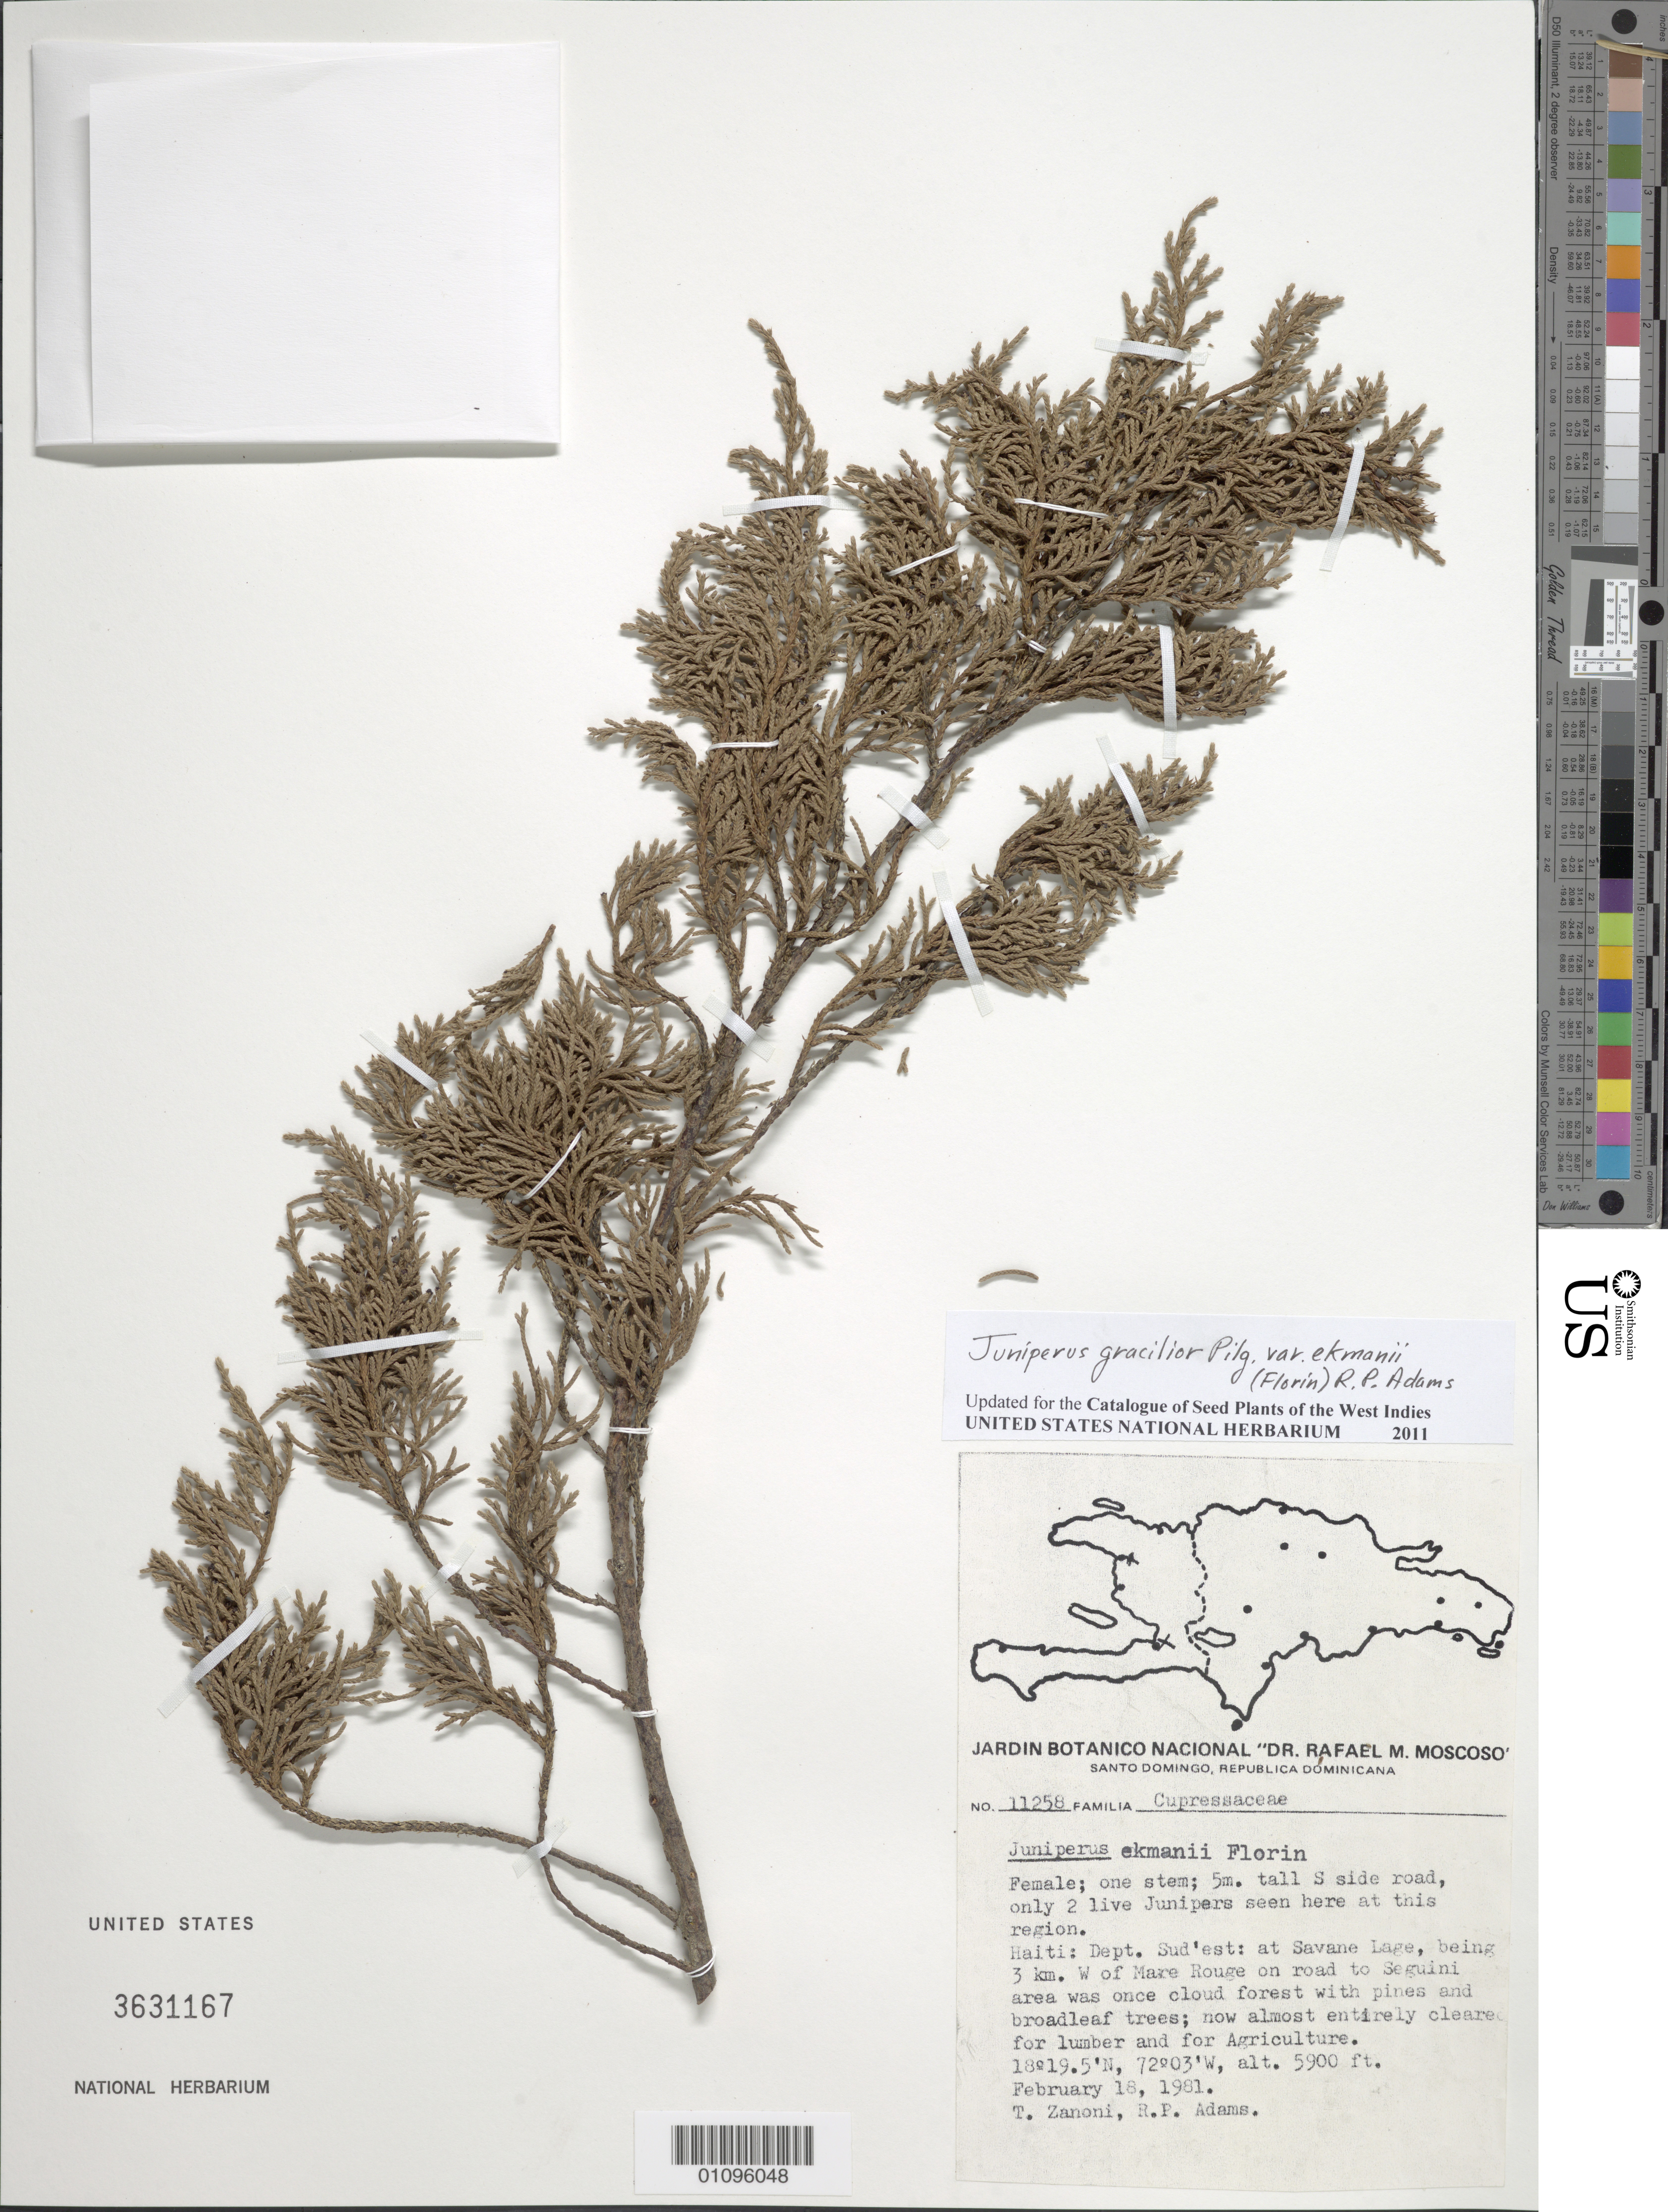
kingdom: Plantae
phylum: Tracheophyta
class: Pinopsida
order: Pinales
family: Cupressaceae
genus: Juniperus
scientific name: Juniperus gracilior var. ekmanii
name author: (Florin) R.P. Adams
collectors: T. A. Zanoni & R. P. Adams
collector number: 11258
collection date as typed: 18 Feb 1981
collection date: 1981-02-18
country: Haiti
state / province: Sud-Est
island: Hispaniola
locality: Savane Lage, 3 km W of Mare Rouge on road to Seguini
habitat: Area was once cloud forest with pines and broadleaf trees; now almost entirely cleared for lumber and agriculture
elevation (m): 1798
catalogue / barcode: US 3631167